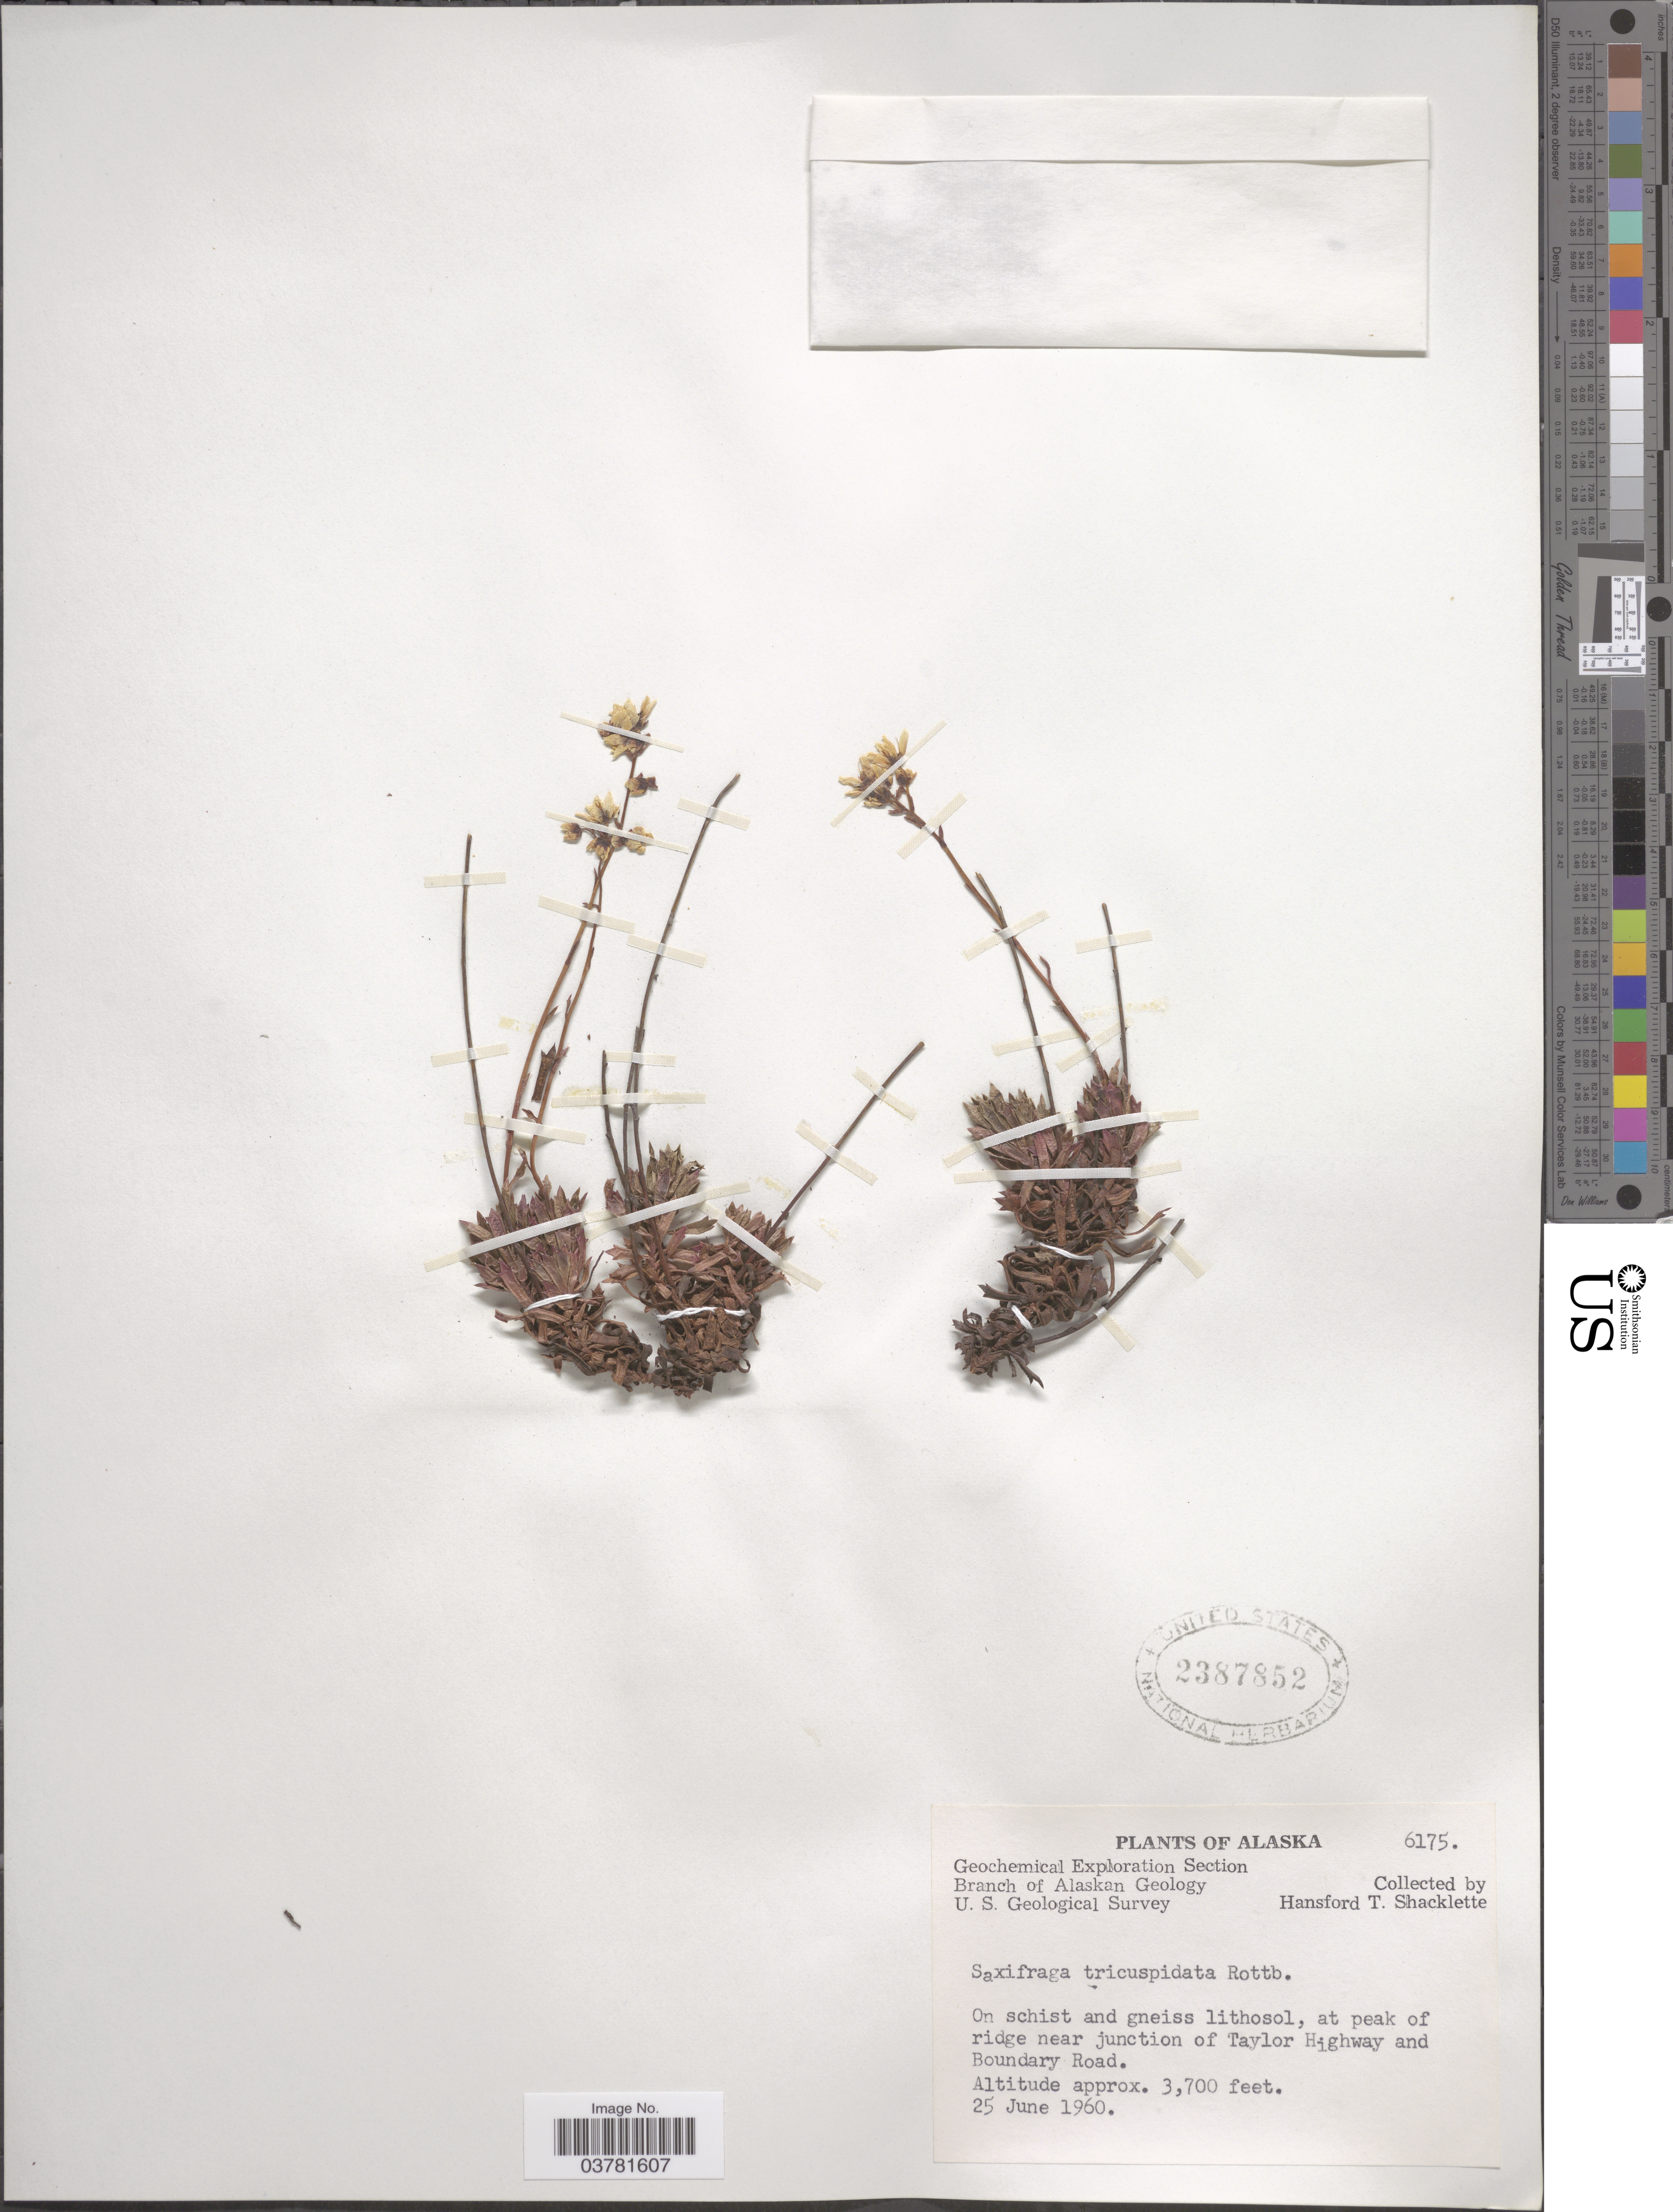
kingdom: Plantae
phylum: Tracheophyta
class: Magnoliopsida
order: Saxifragales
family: Saxifragaceae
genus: Saxifraga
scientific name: Saxifraga tricuspidata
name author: Rottb.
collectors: H. Shacklette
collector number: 6175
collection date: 1960-06-25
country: United States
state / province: Alaska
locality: Geochemical Exploration Section. U.S. Geological Survey. On schrist and gneiss lithosol, at peak of ridge near junction of Taylor Highway and Boundary road.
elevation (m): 1128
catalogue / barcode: US 2387852